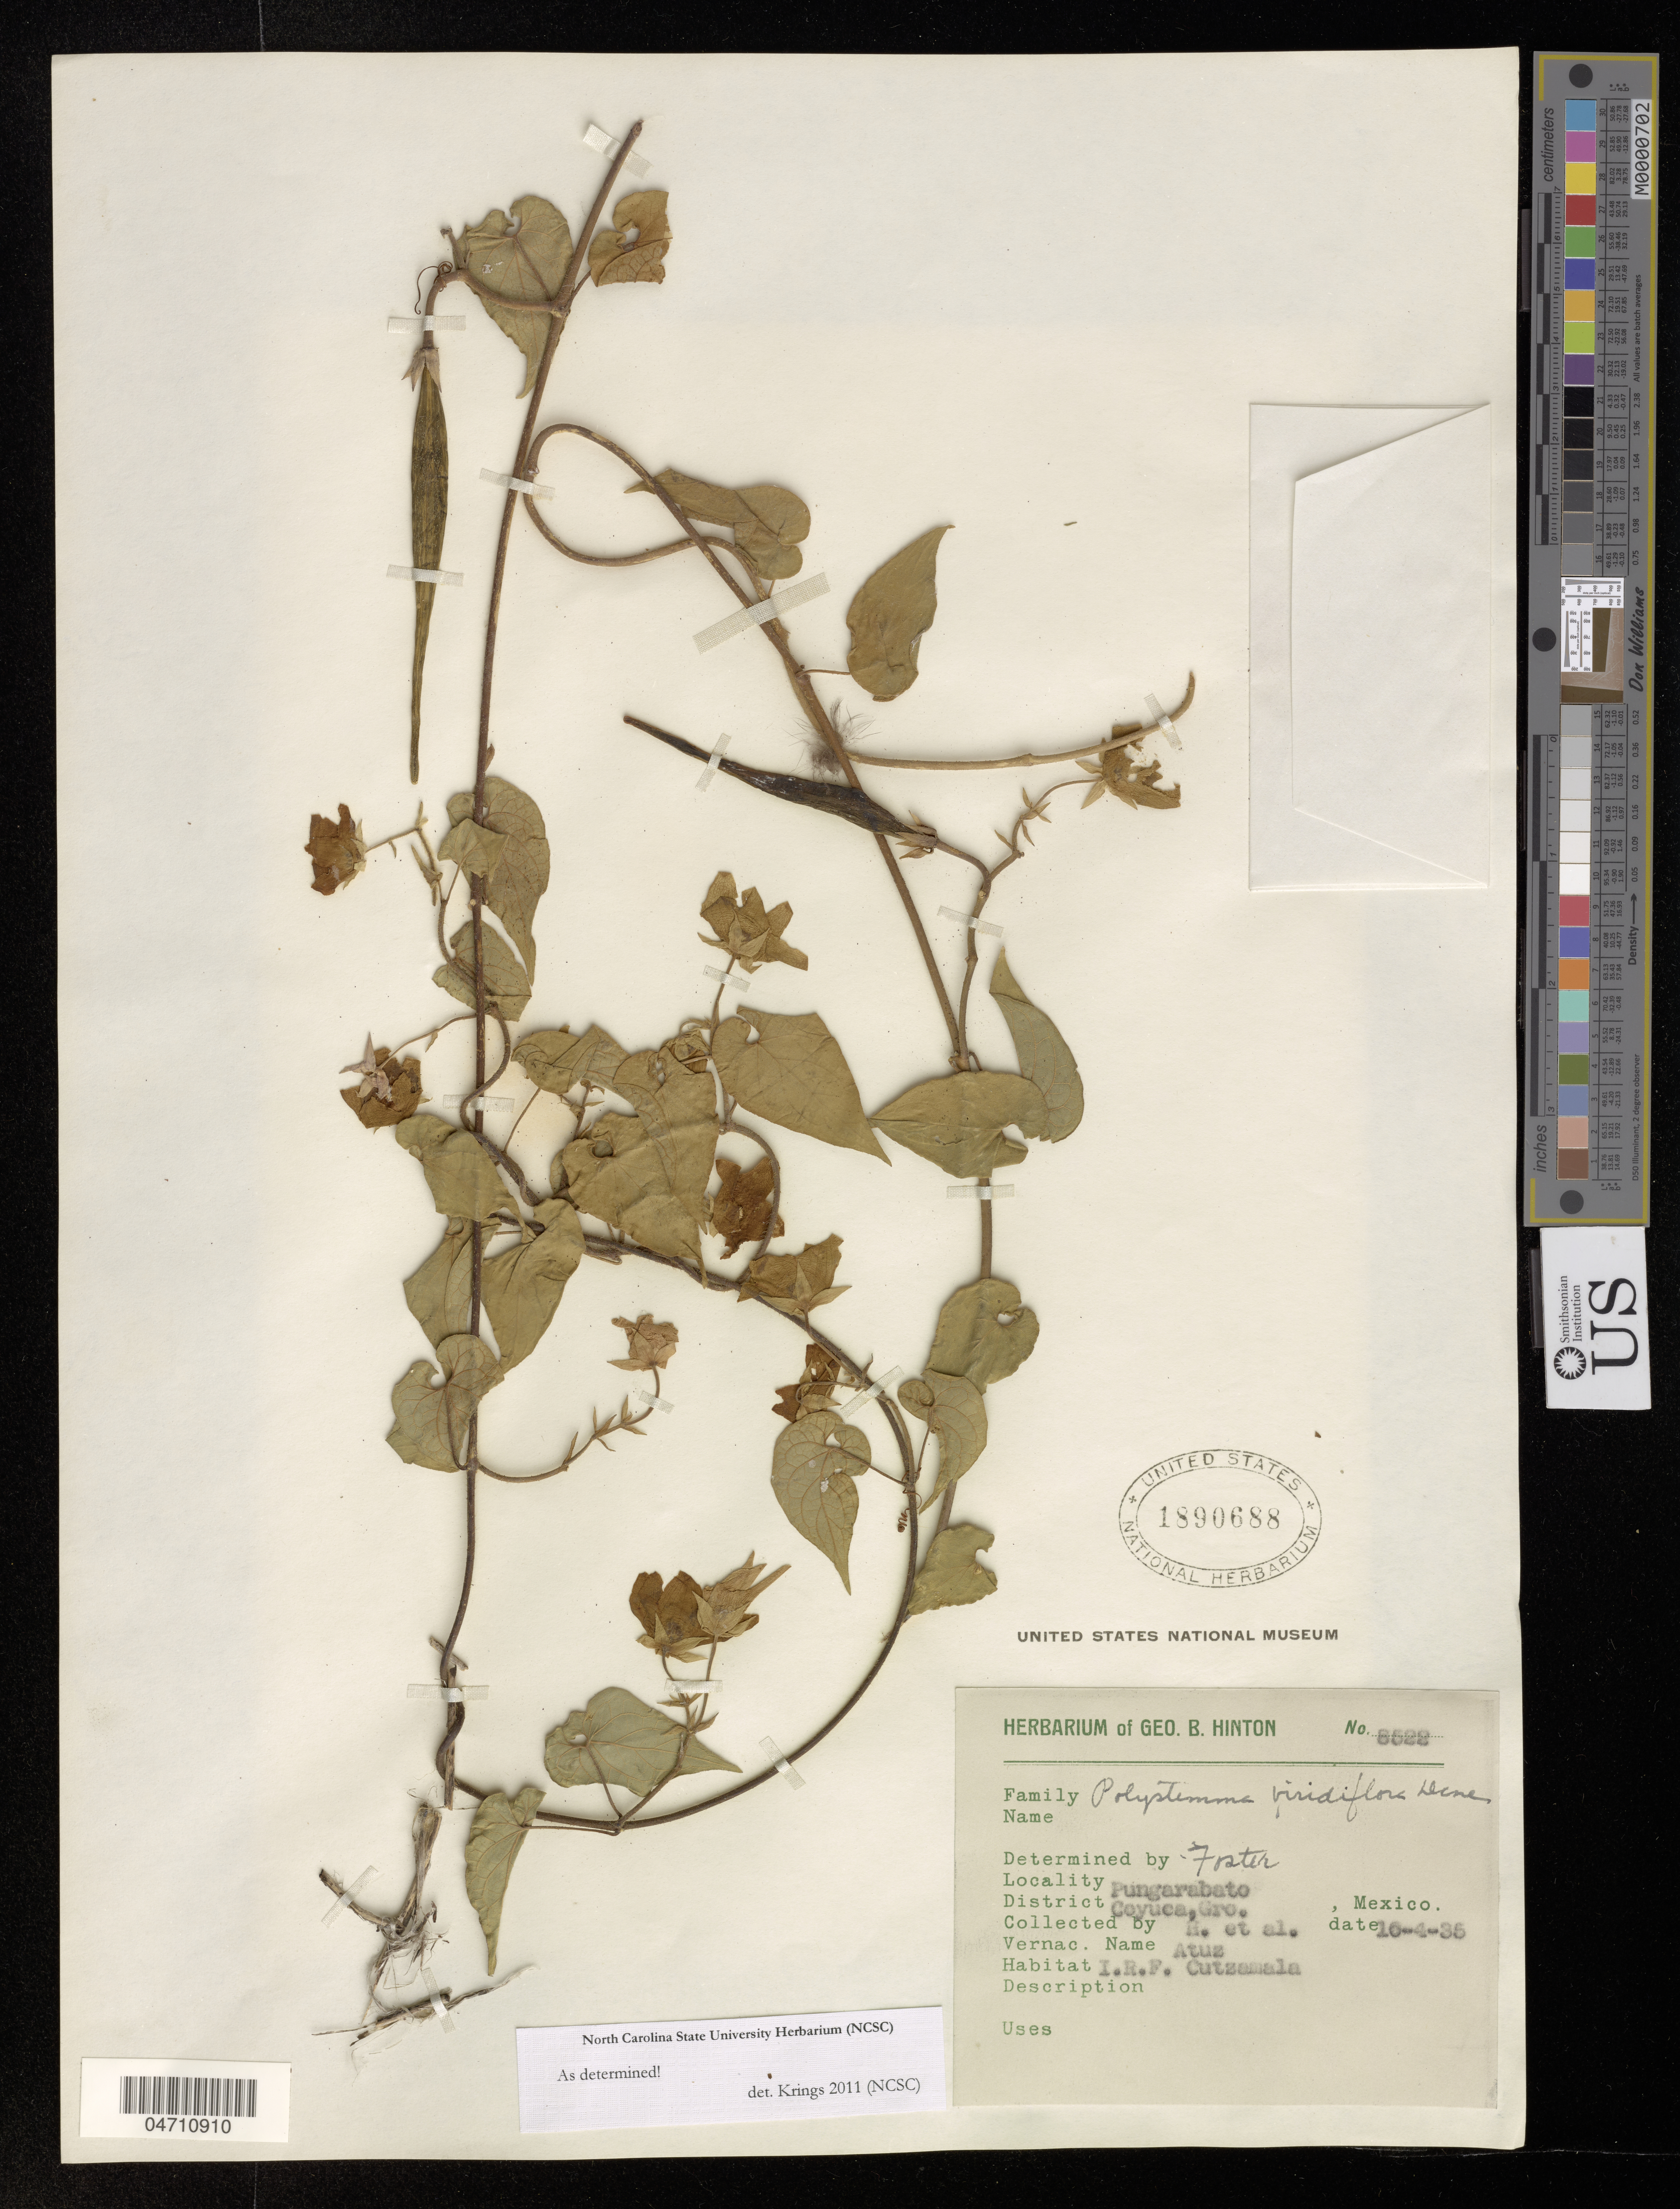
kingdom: Plantae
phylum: Tracheophyta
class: Magnoliopsida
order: Gentianales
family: Apocynaceae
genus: Polystemma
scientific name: Polystemma viridiflorum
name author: Decne.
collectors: G. Hinton & et al.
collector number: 8205*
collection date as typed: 35 APR 16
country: Mexico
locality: Pungarabato. District Coyuca, Gro.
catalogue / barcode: US 1890688